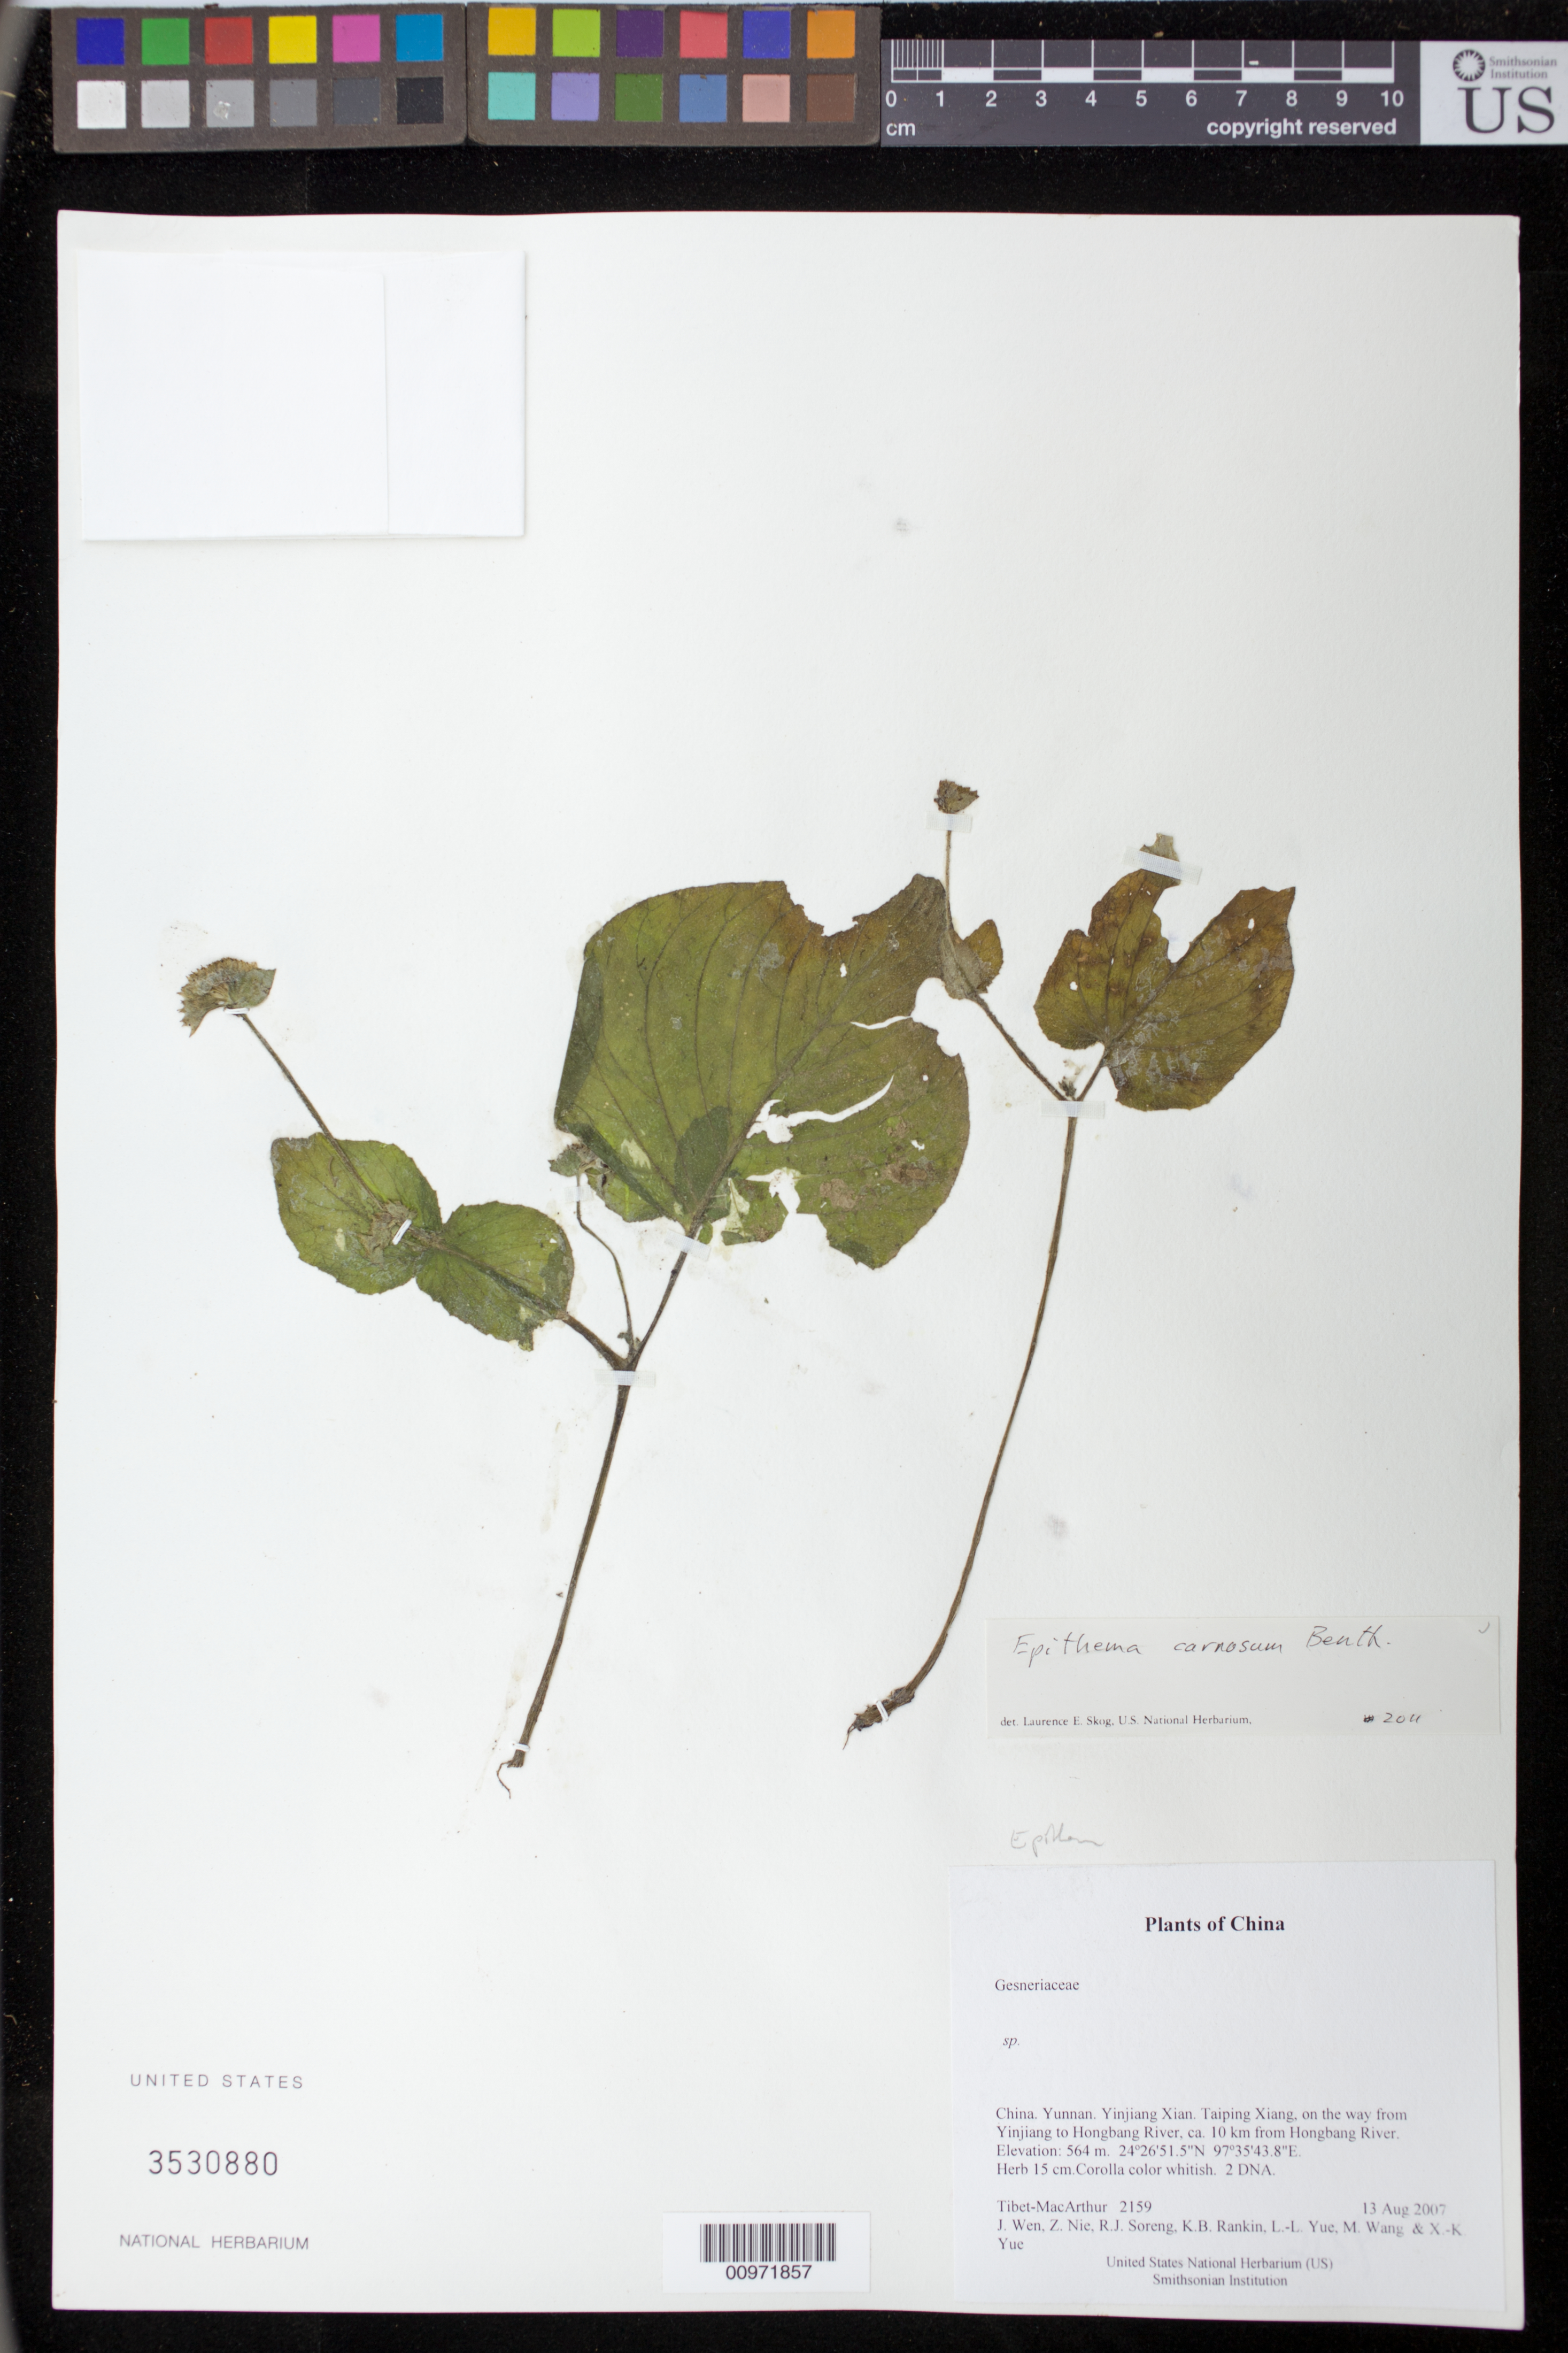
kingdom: Plantae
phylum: Tracheophyta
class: Magnoliopsida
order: Lamiales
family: Gesneriaceae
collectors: Tibet-MacArthur, J. Wen, Z. Nie, R. J. Soreng, K. Rankin, L. Yue, M. Wang & X. Yue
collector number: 2159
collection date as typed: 13 Aug 2007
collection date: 2007-08-13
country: China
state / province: Yunnan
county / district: Yinjiang Xian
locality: Taiping Xiang, on the way from Yinjiang to Hongbang River, ca. 10 km from Hongbang River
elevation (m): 564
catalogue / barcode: US 3530880